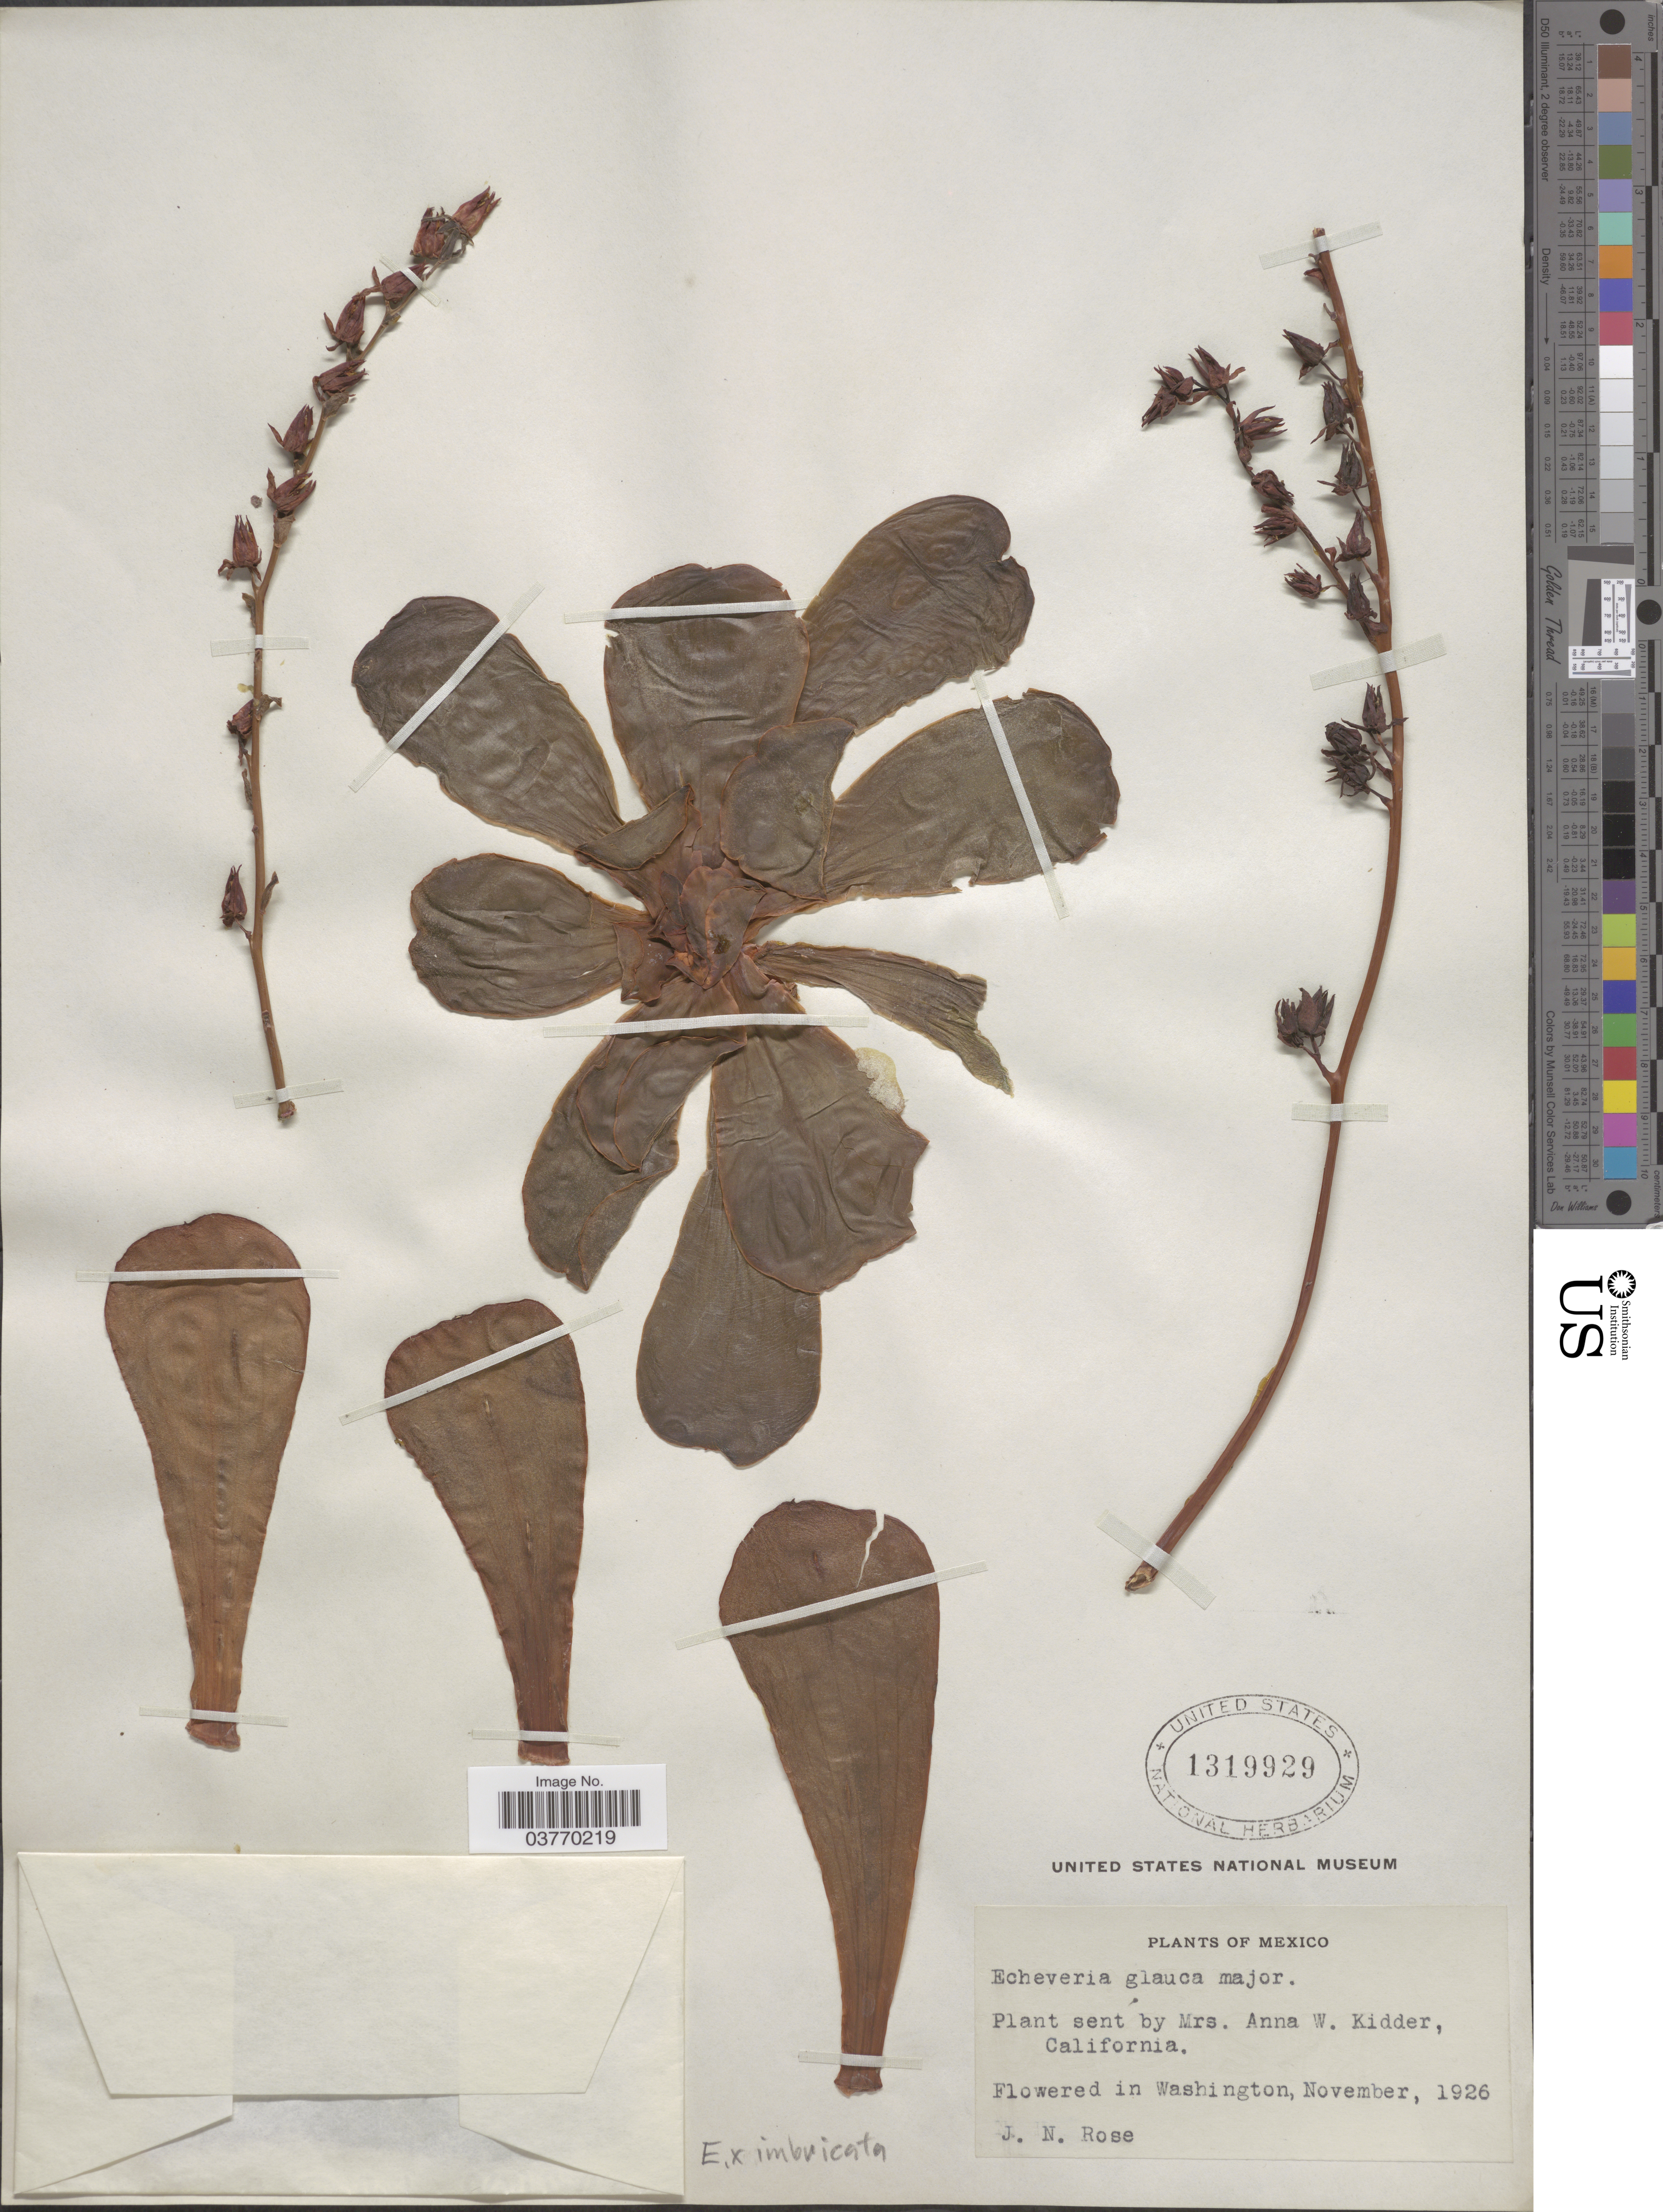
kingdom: Plantae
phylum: Tracheophyta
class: Magnoliopsida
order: Saxifragales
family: Crassulaceae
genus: Echeveria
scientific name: Echeveria x imbricata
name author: Deleuil ex É. Morren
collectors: J. N. Rose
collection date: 1926-11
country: United States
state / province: Washington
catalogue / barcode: US 1319929